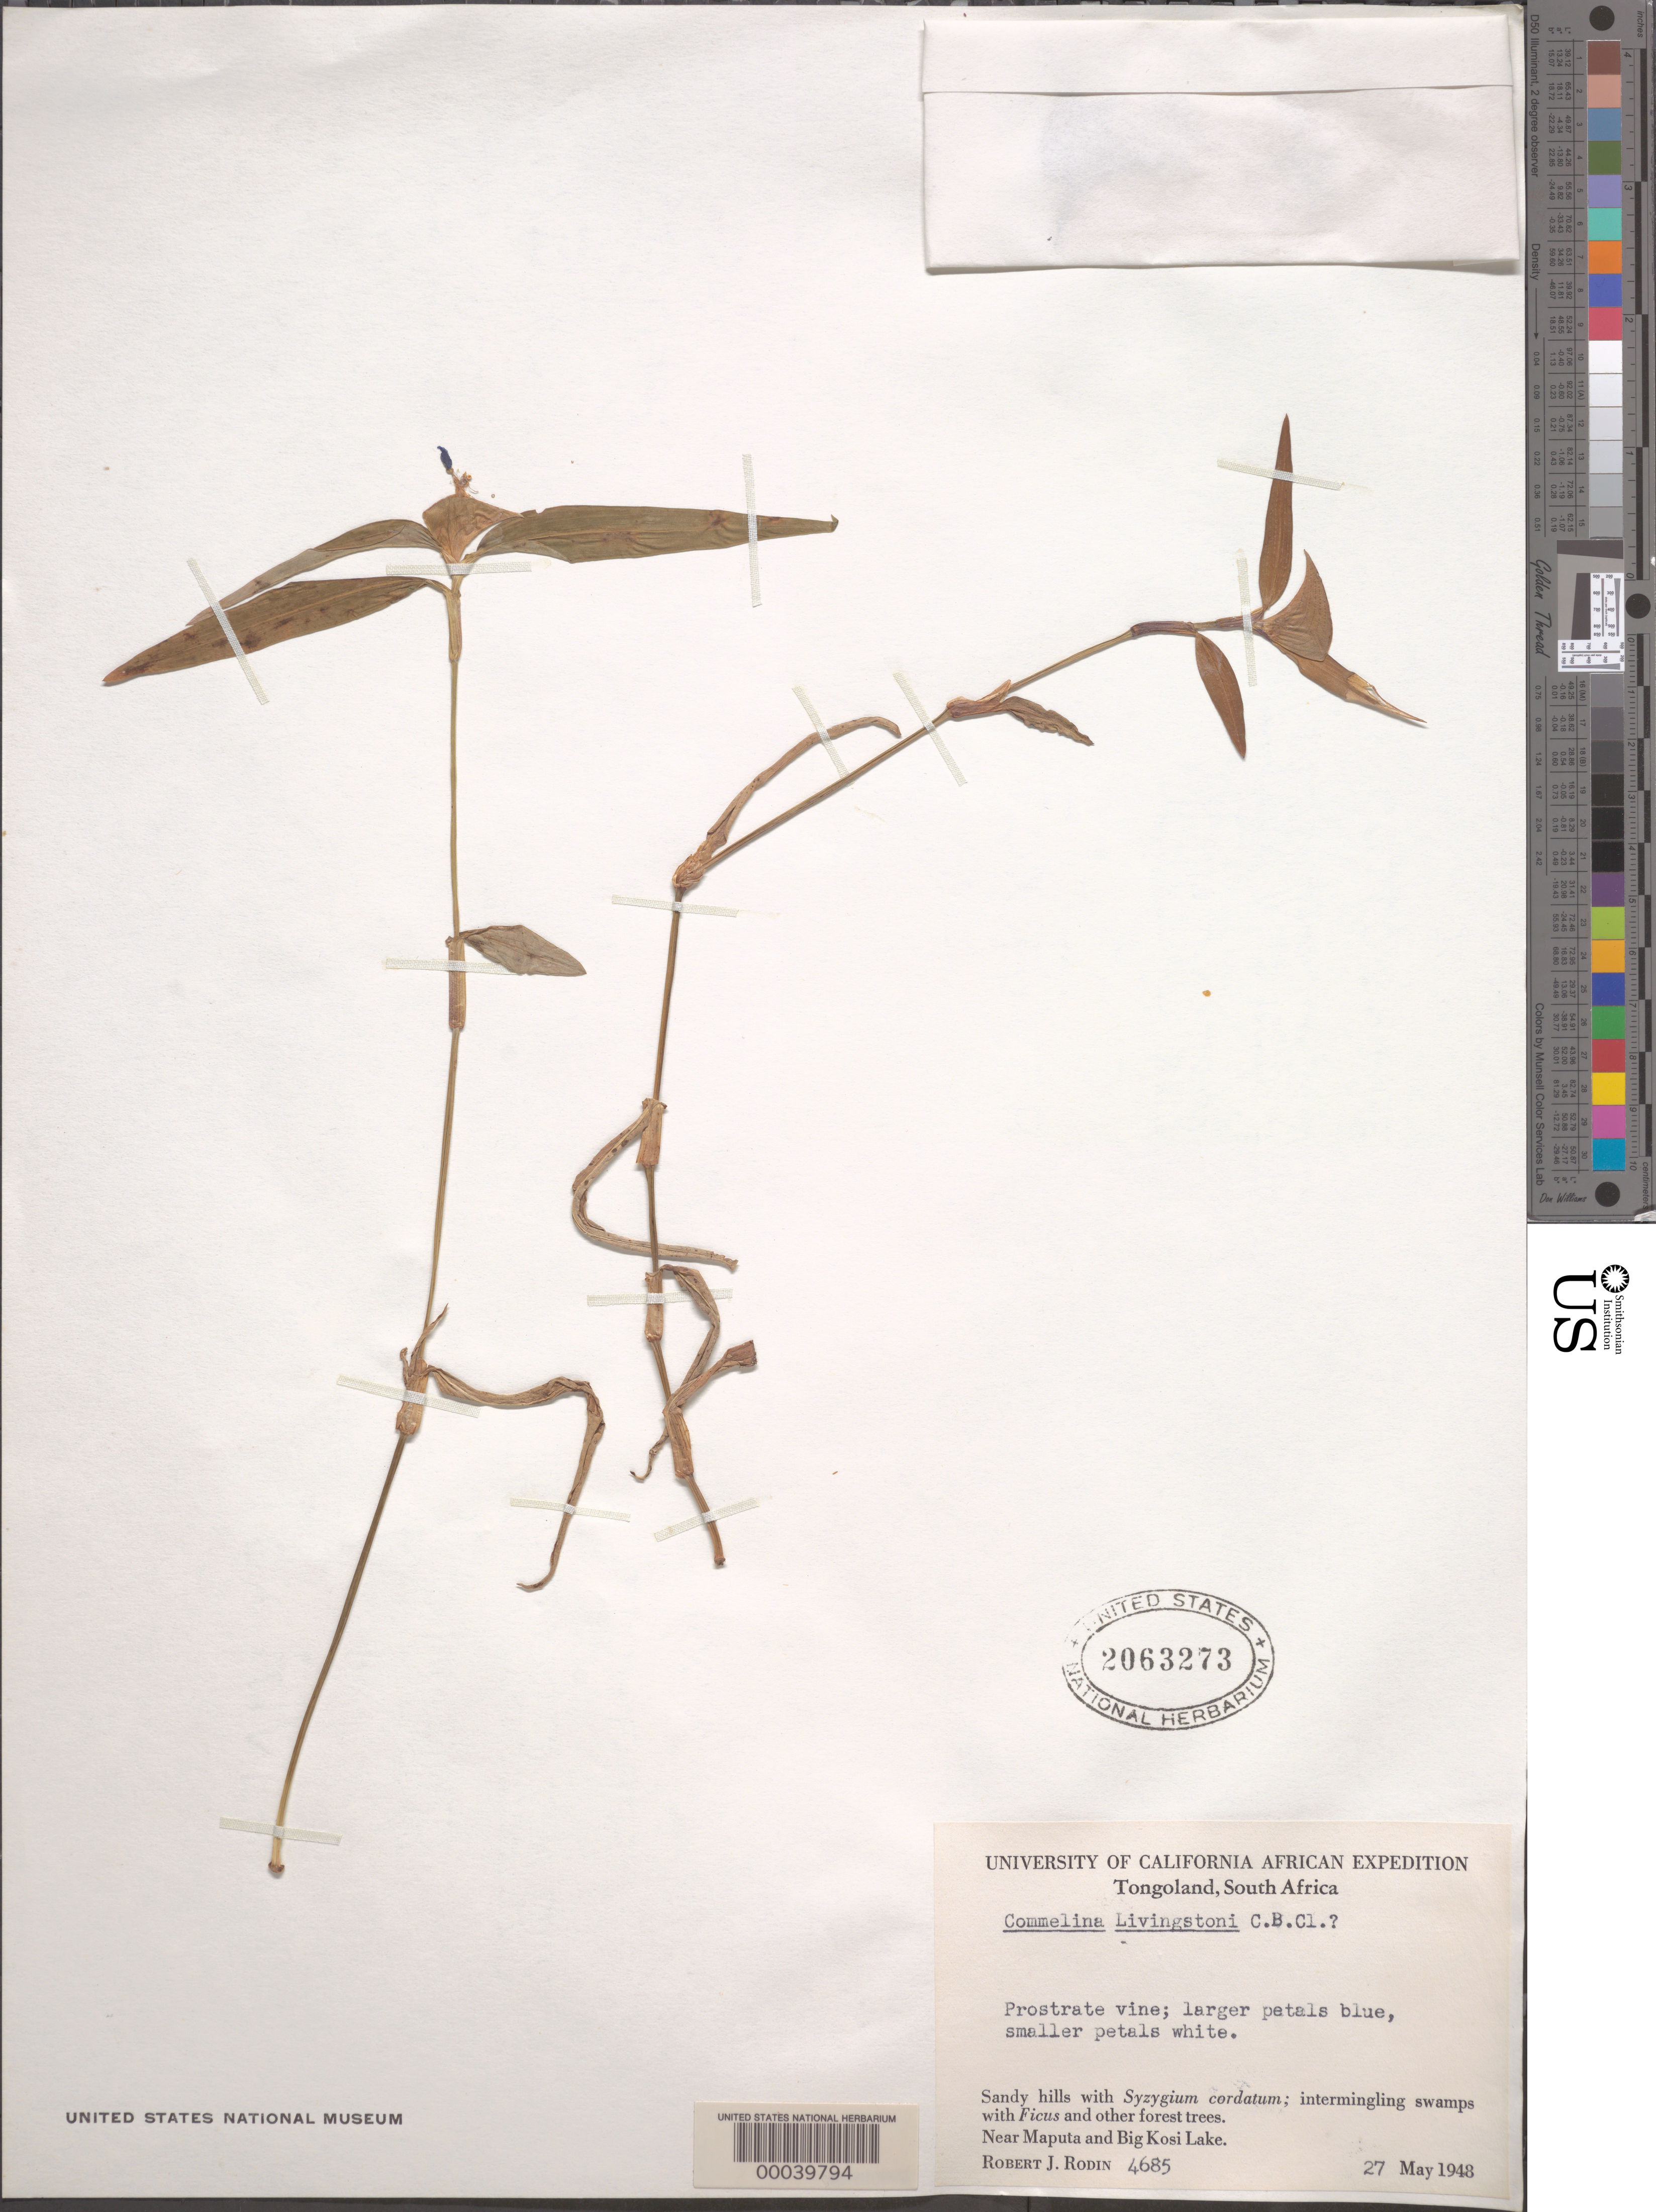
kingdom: Plantae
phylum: Tracheophyta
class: Liliopsida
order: Commelinales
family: Commelinaceae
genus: Commelina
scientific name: Commelina erecta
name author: L.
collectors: R. J. Rodin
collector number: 4685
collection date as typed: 27 May 1948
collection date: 1948-05-27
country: South Africa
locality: Near big kosi lake and maputa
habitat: Sandy hills, intermingling swamps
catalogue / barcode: US 2063273